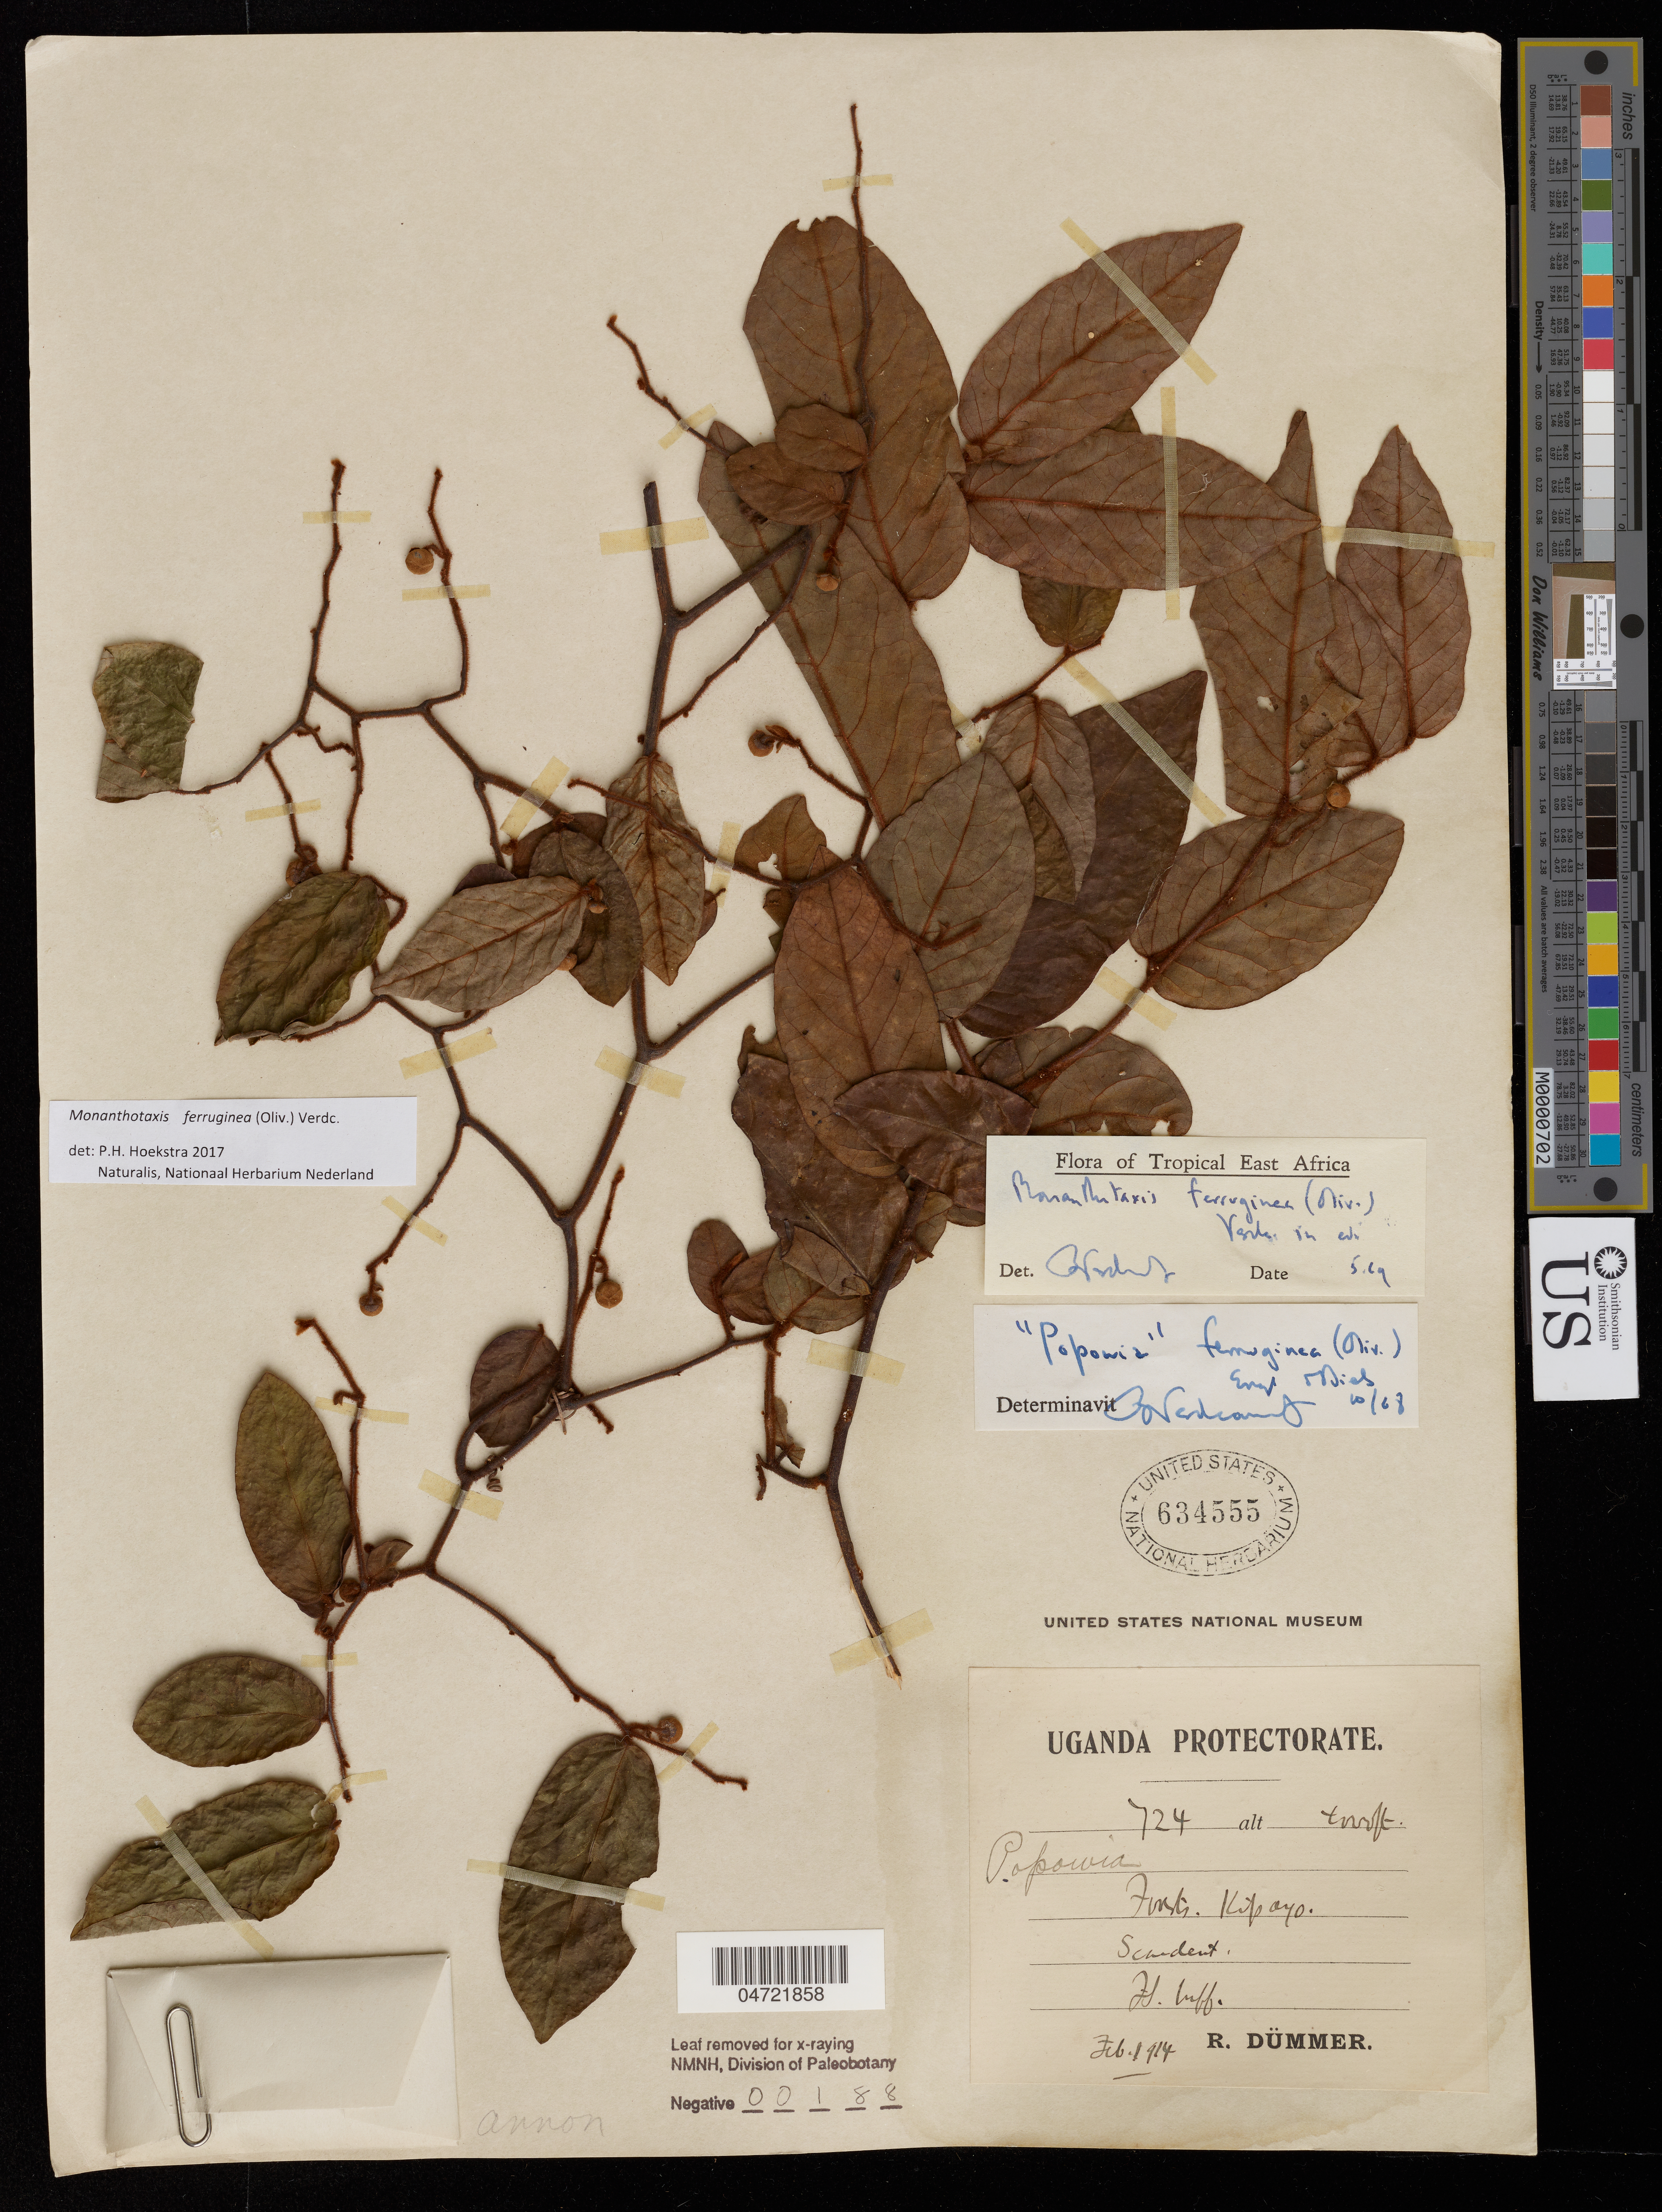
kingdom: Plantae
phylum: Tracheophyta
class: Magnoliopsida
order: Magnoliales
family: Annonaceae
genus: Monanthotaxis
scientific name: Monanthotaxis ferruginea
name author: (Oliv.) Verdc.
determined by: Hoekstra, P. H.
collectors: R. Dümmer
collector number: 724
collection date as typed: Feb 1914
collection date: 1914-02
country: Uganda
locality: Kipayo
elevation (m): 1220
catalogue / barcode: US 634555